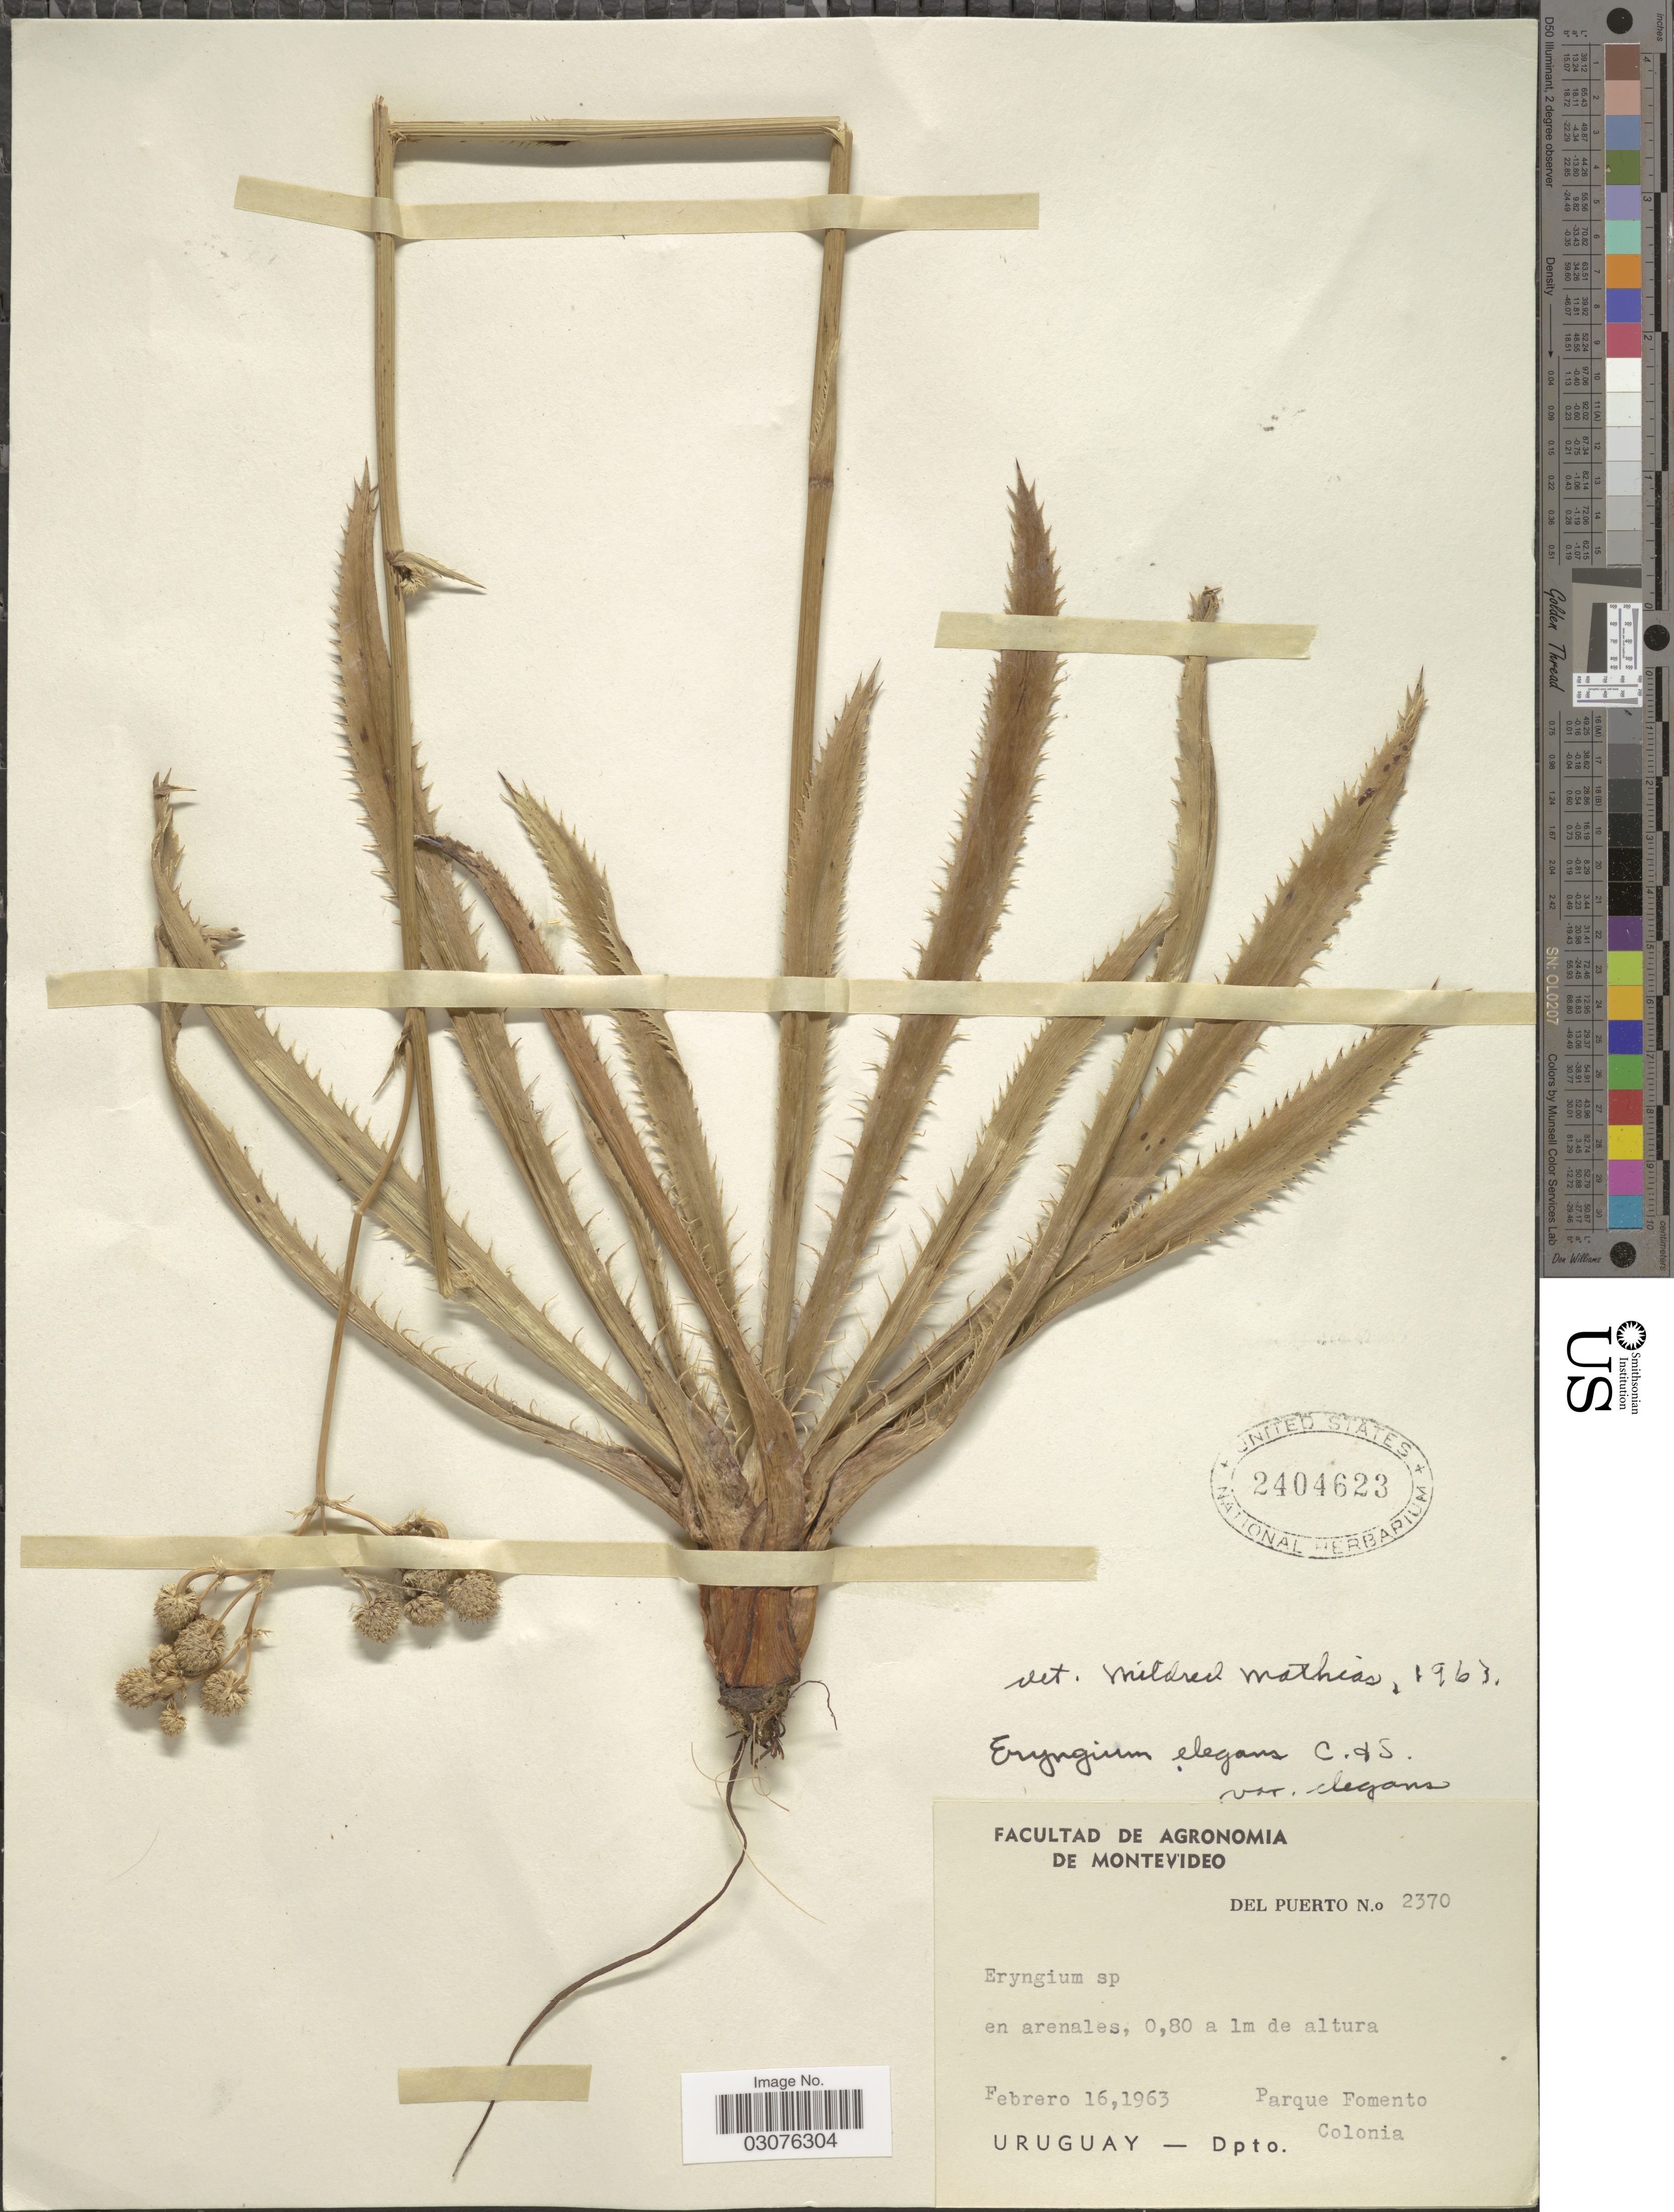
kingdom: Plantae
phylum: Tracheophyta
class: Magnoliopsida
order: Apiales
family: Apiaceae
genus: Eryngium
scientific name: Eryngium elegans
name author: Cham. ex Schltdl.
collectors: Del Puerto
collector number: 2370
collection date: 1963-02-16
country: Uruguay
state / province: Colonia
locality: Parque Fomento. Dpto. Colonia.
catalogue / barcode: US 2404623